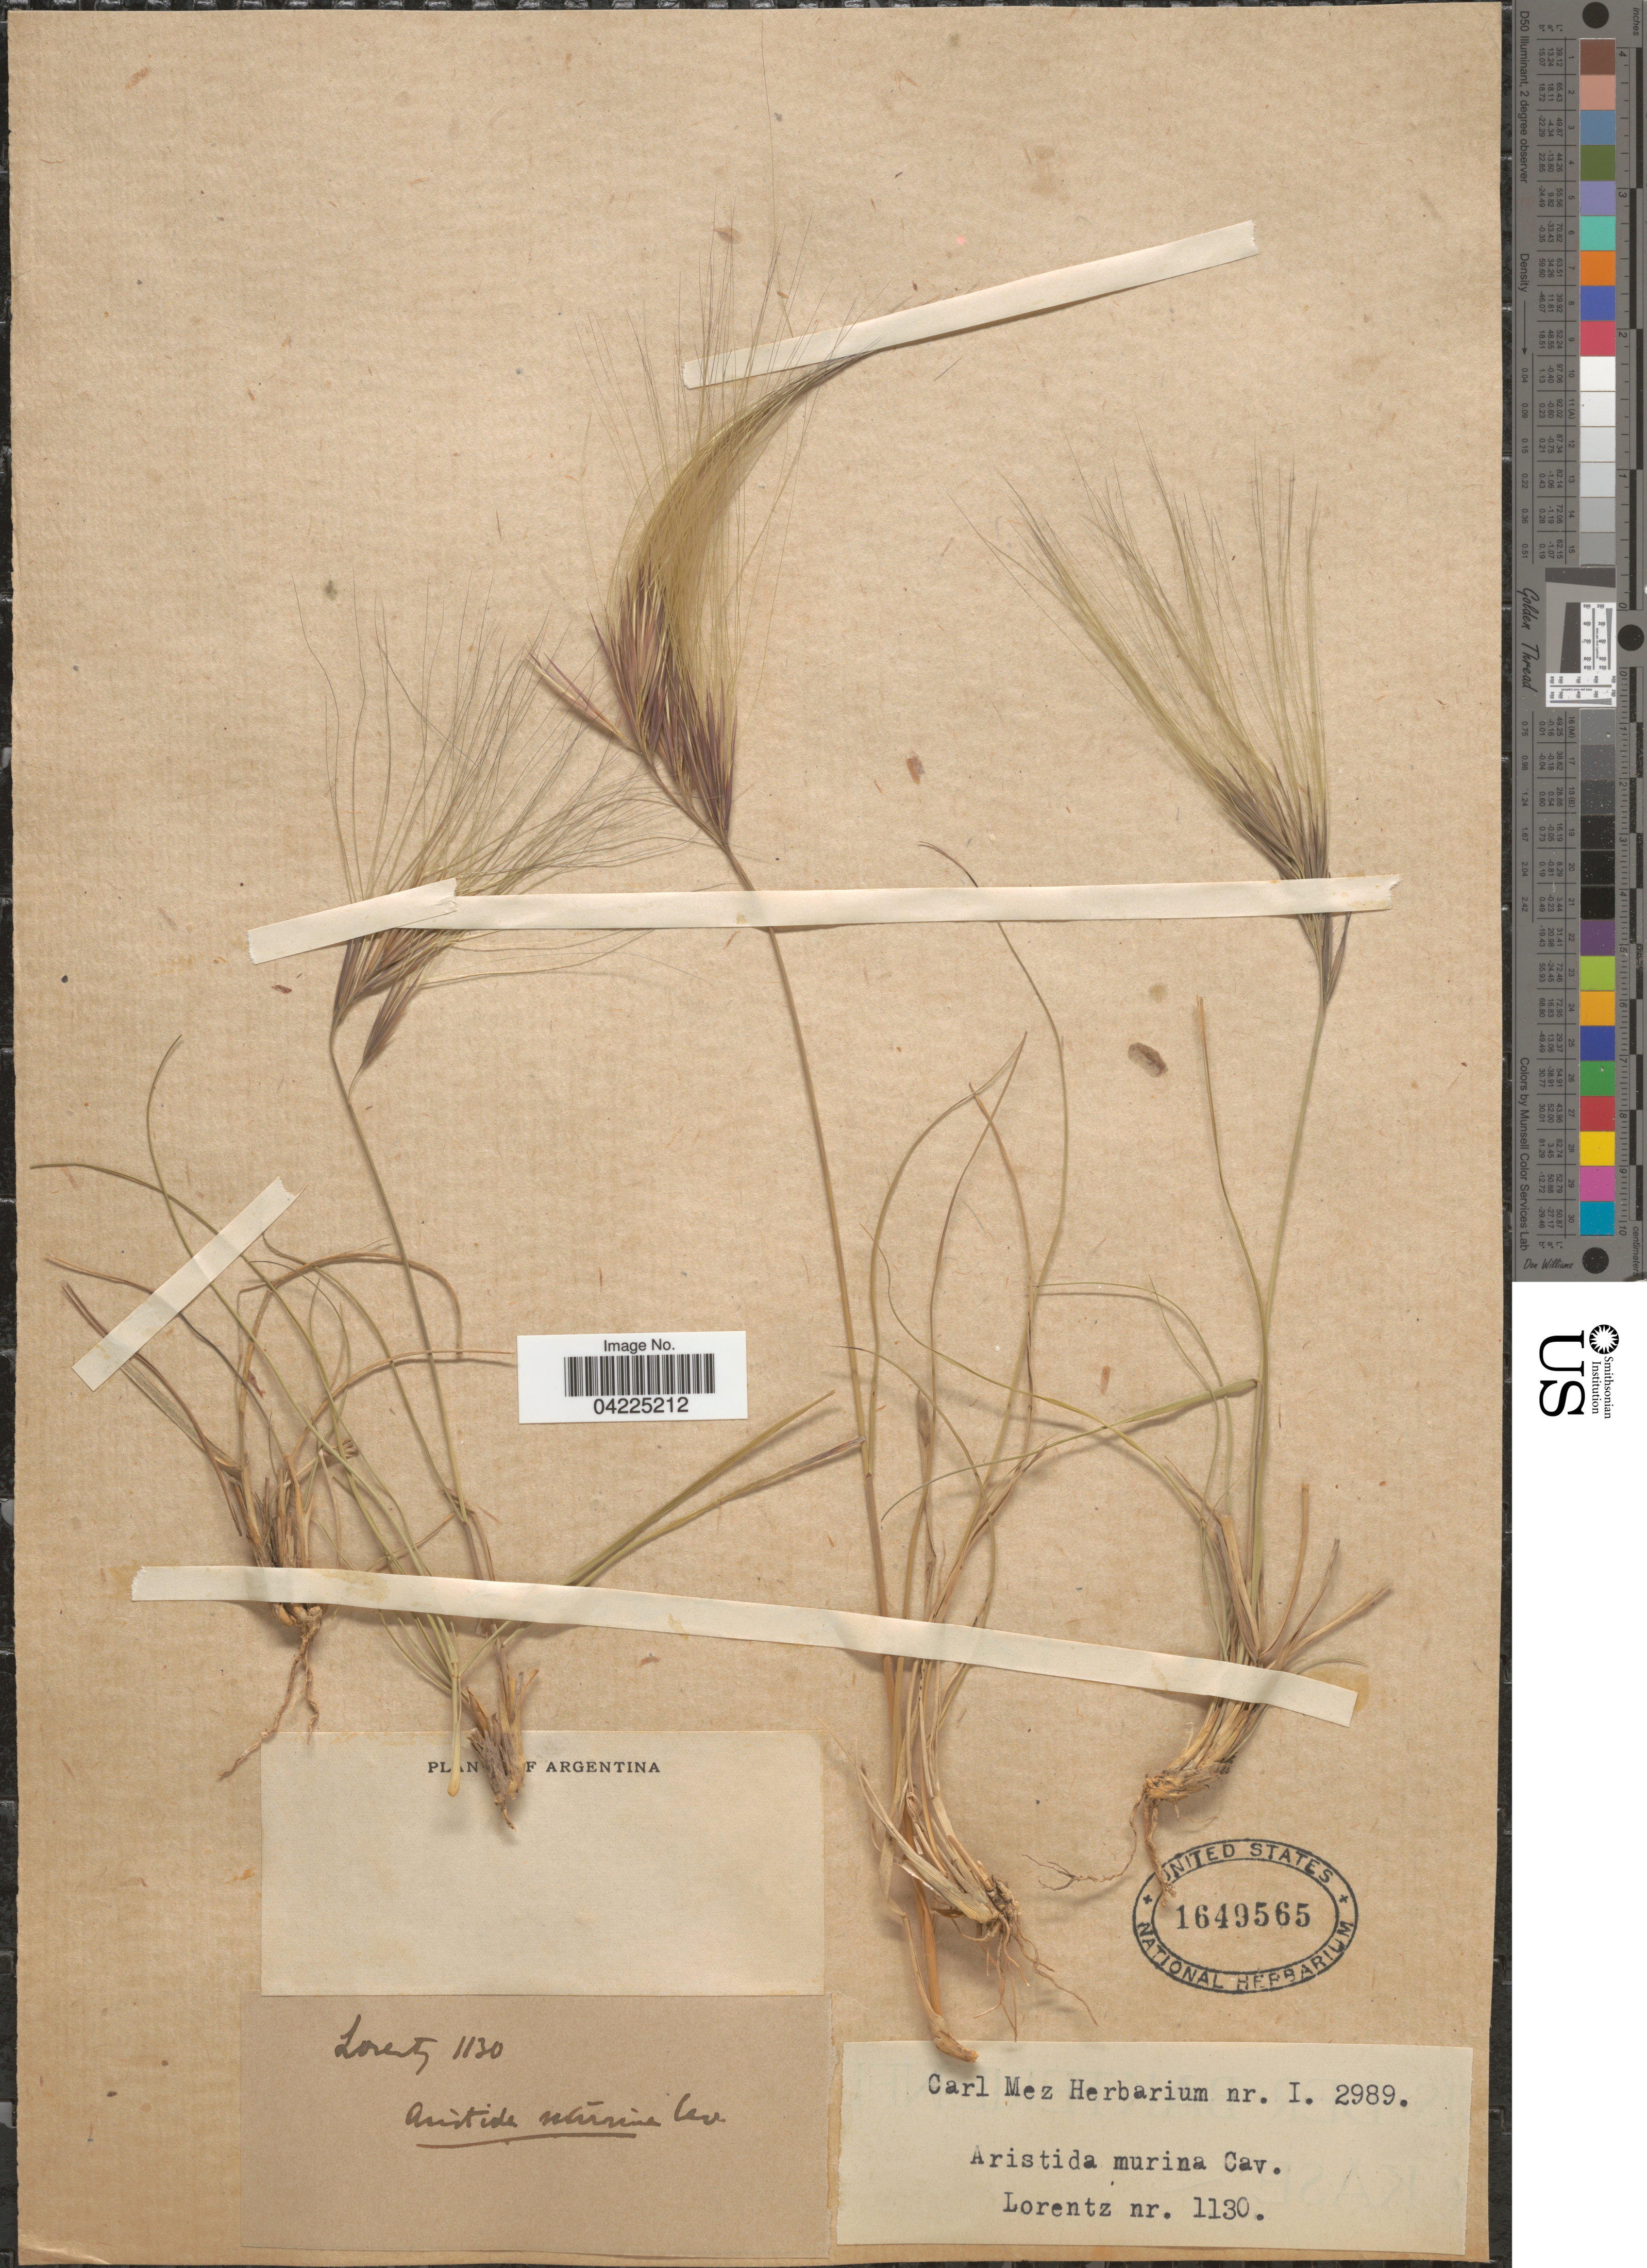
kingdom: Plantae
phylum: Tracheophyta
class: Liliopsida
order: Poales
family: Poaceae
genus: Aristida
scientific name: Aristida murina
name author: Cav.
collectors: -. Lorentz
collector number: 1130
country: Argentina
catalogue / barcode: US 1649565